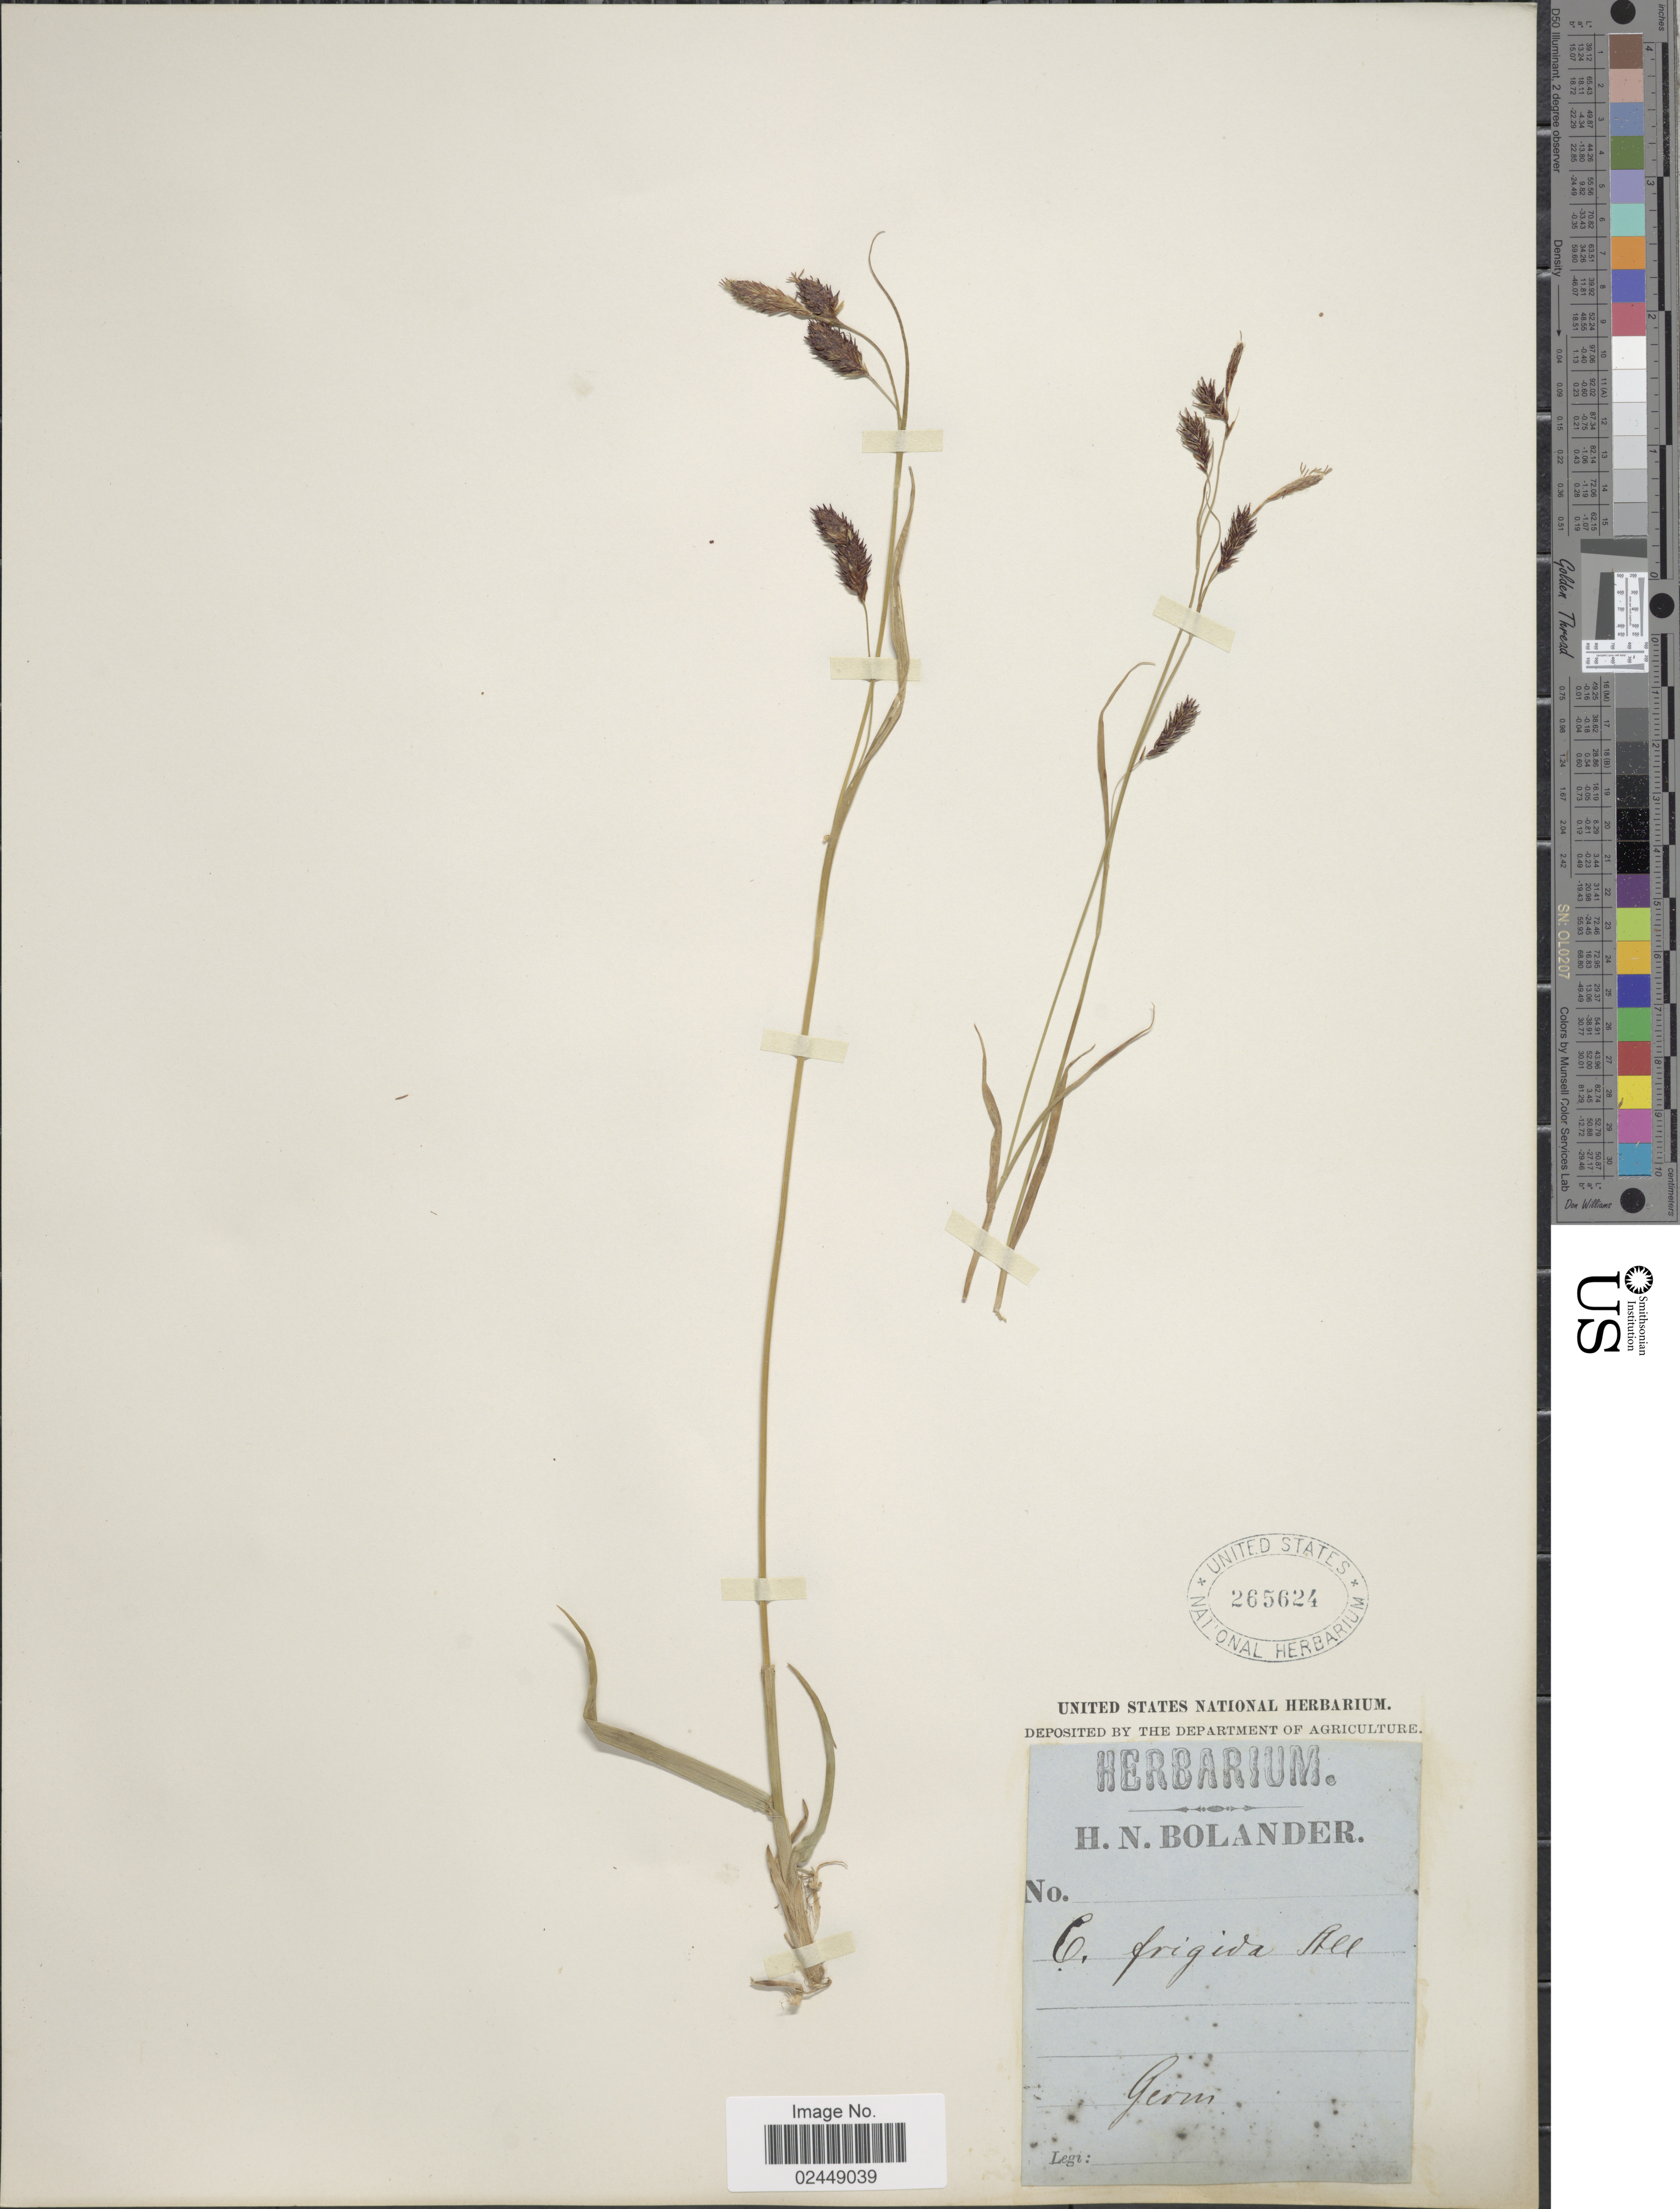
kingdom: Plantae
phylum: Tracheophyta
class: Liliopsida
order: Poales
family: Cyperaceae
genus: Carex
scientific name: Carex frigida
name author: All.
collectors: H. N. Bolander (herbarium)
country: Germany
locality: Germ.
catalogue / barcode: US 265624